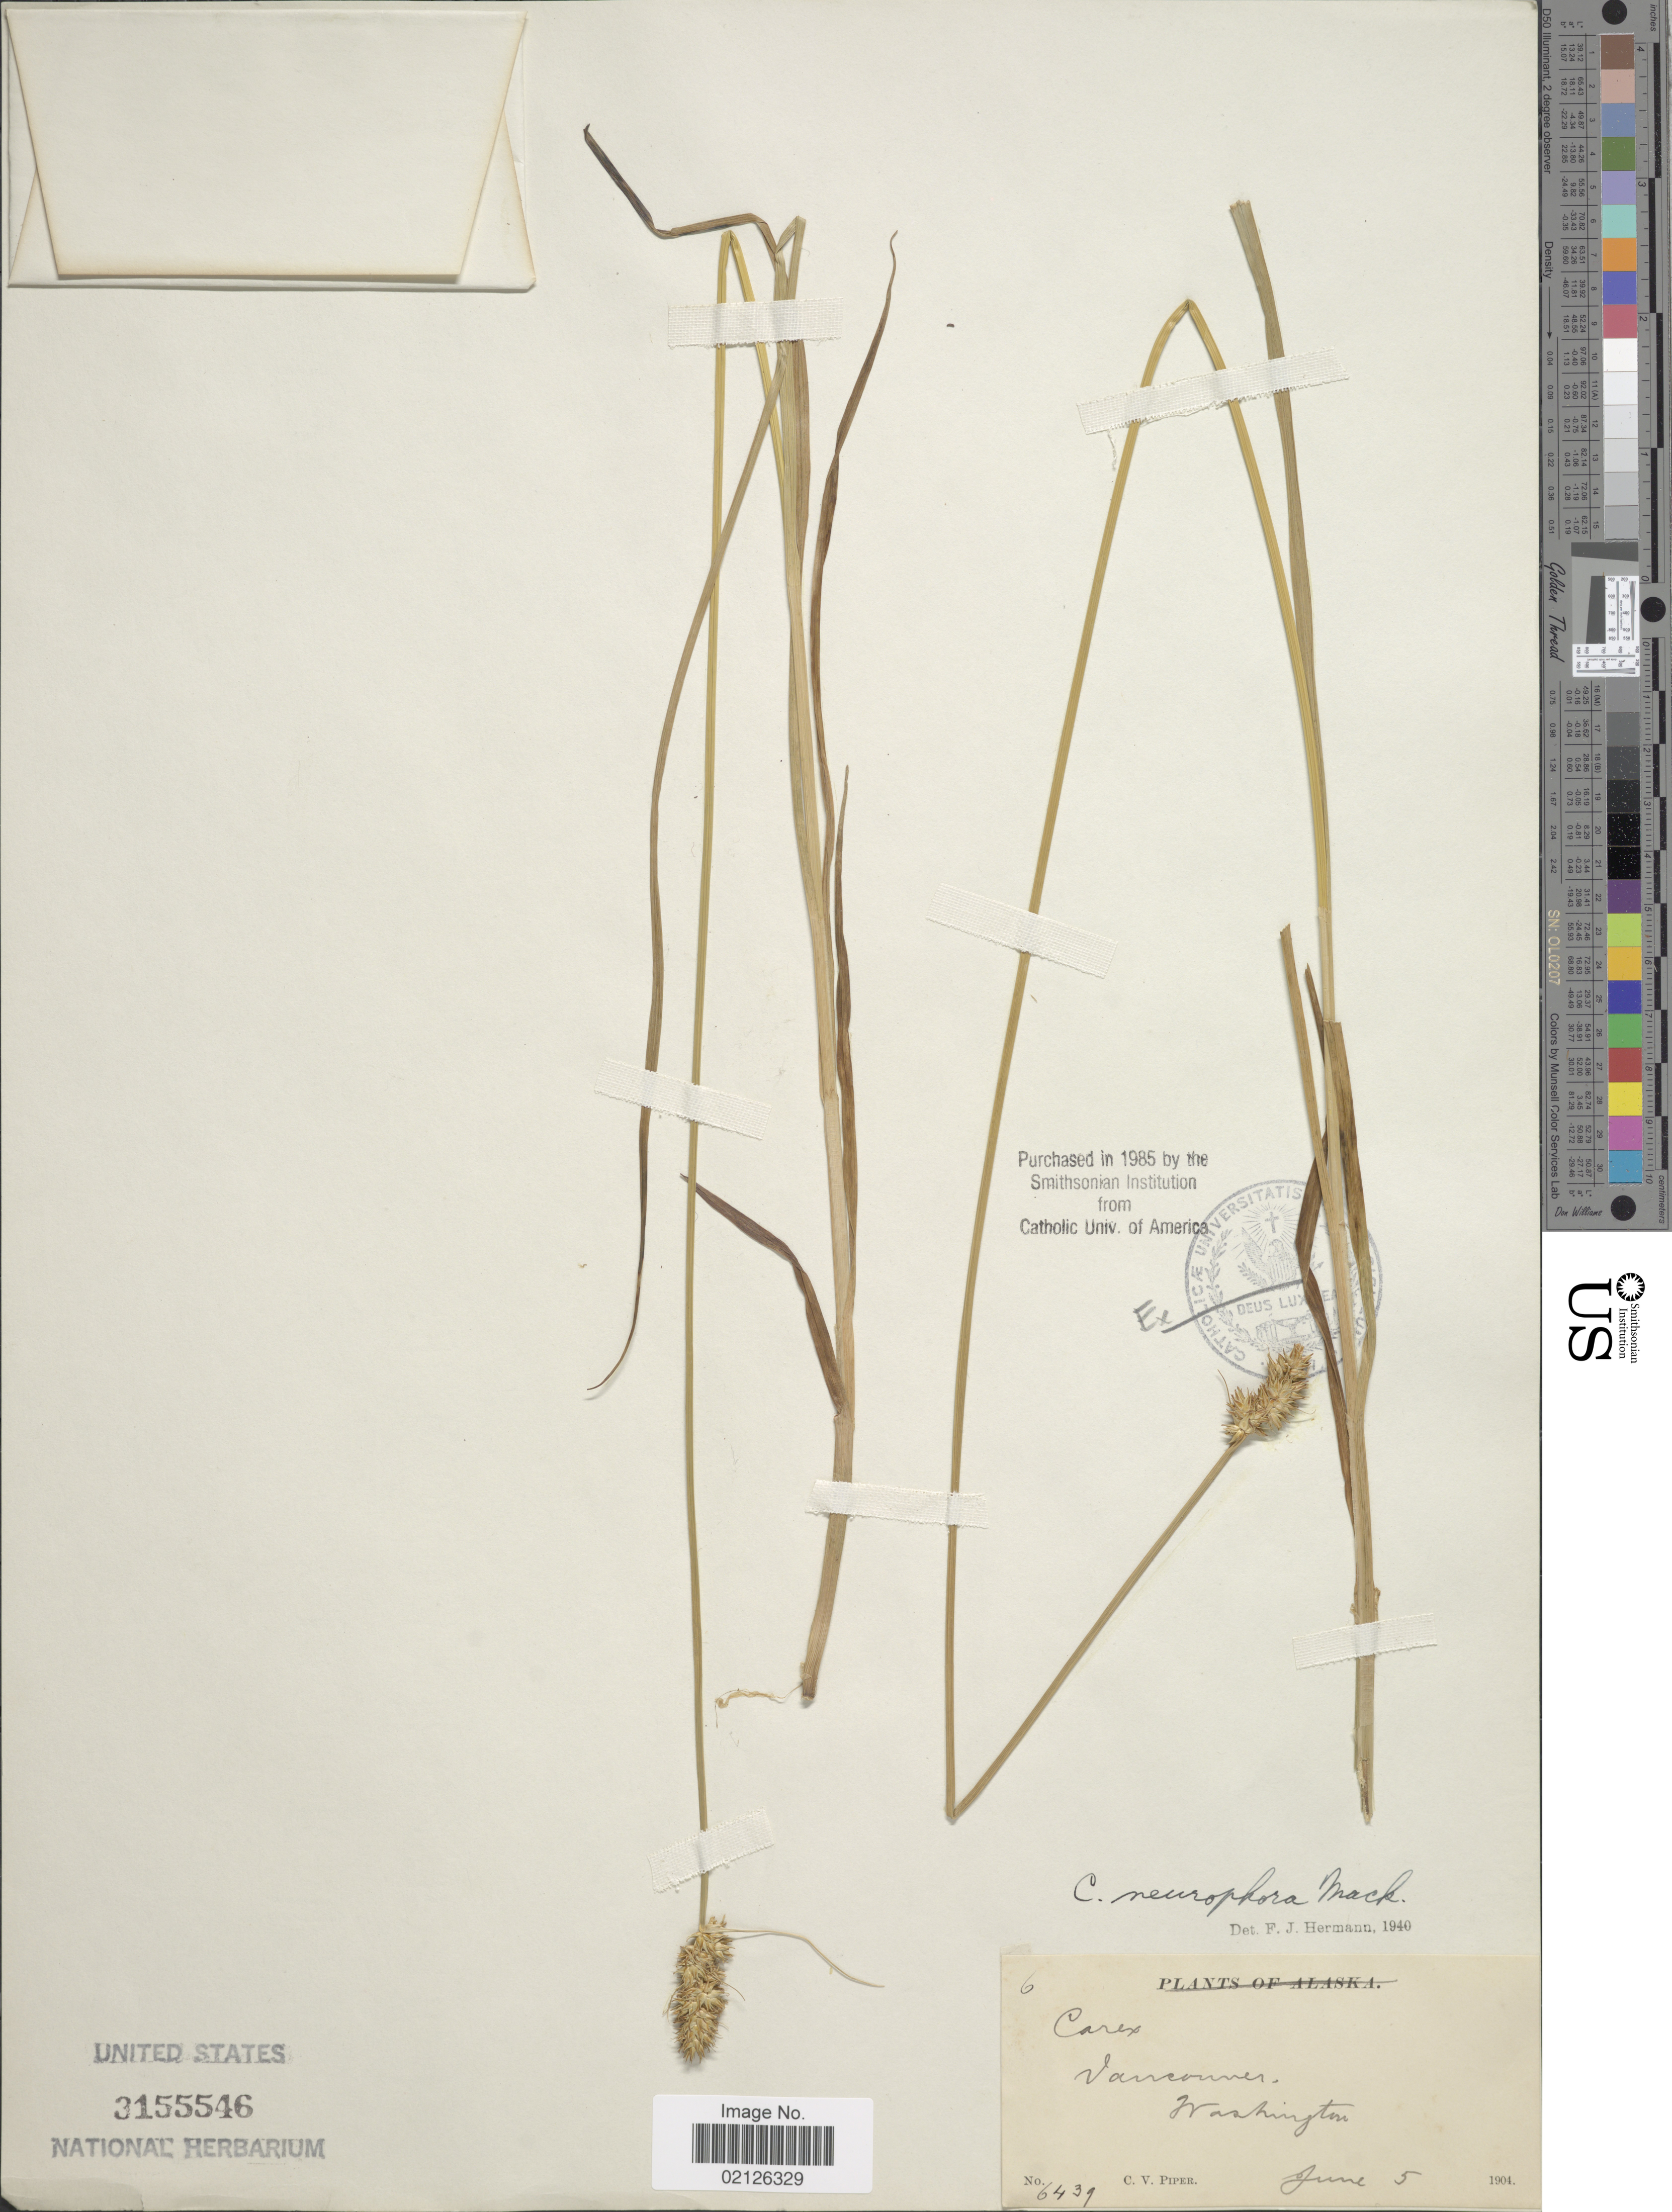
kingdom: Plantae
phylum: Tracheophyta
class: Liliopsida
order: Poales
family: Cyperaceae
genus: Carex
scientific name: Carex densa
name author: (L.H. Bailey) L.H. Bailey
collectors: C. V. Piper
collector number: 6439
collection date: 1904-06-05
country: United States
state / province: Washington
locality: Vancouver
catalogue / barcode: US 3155546